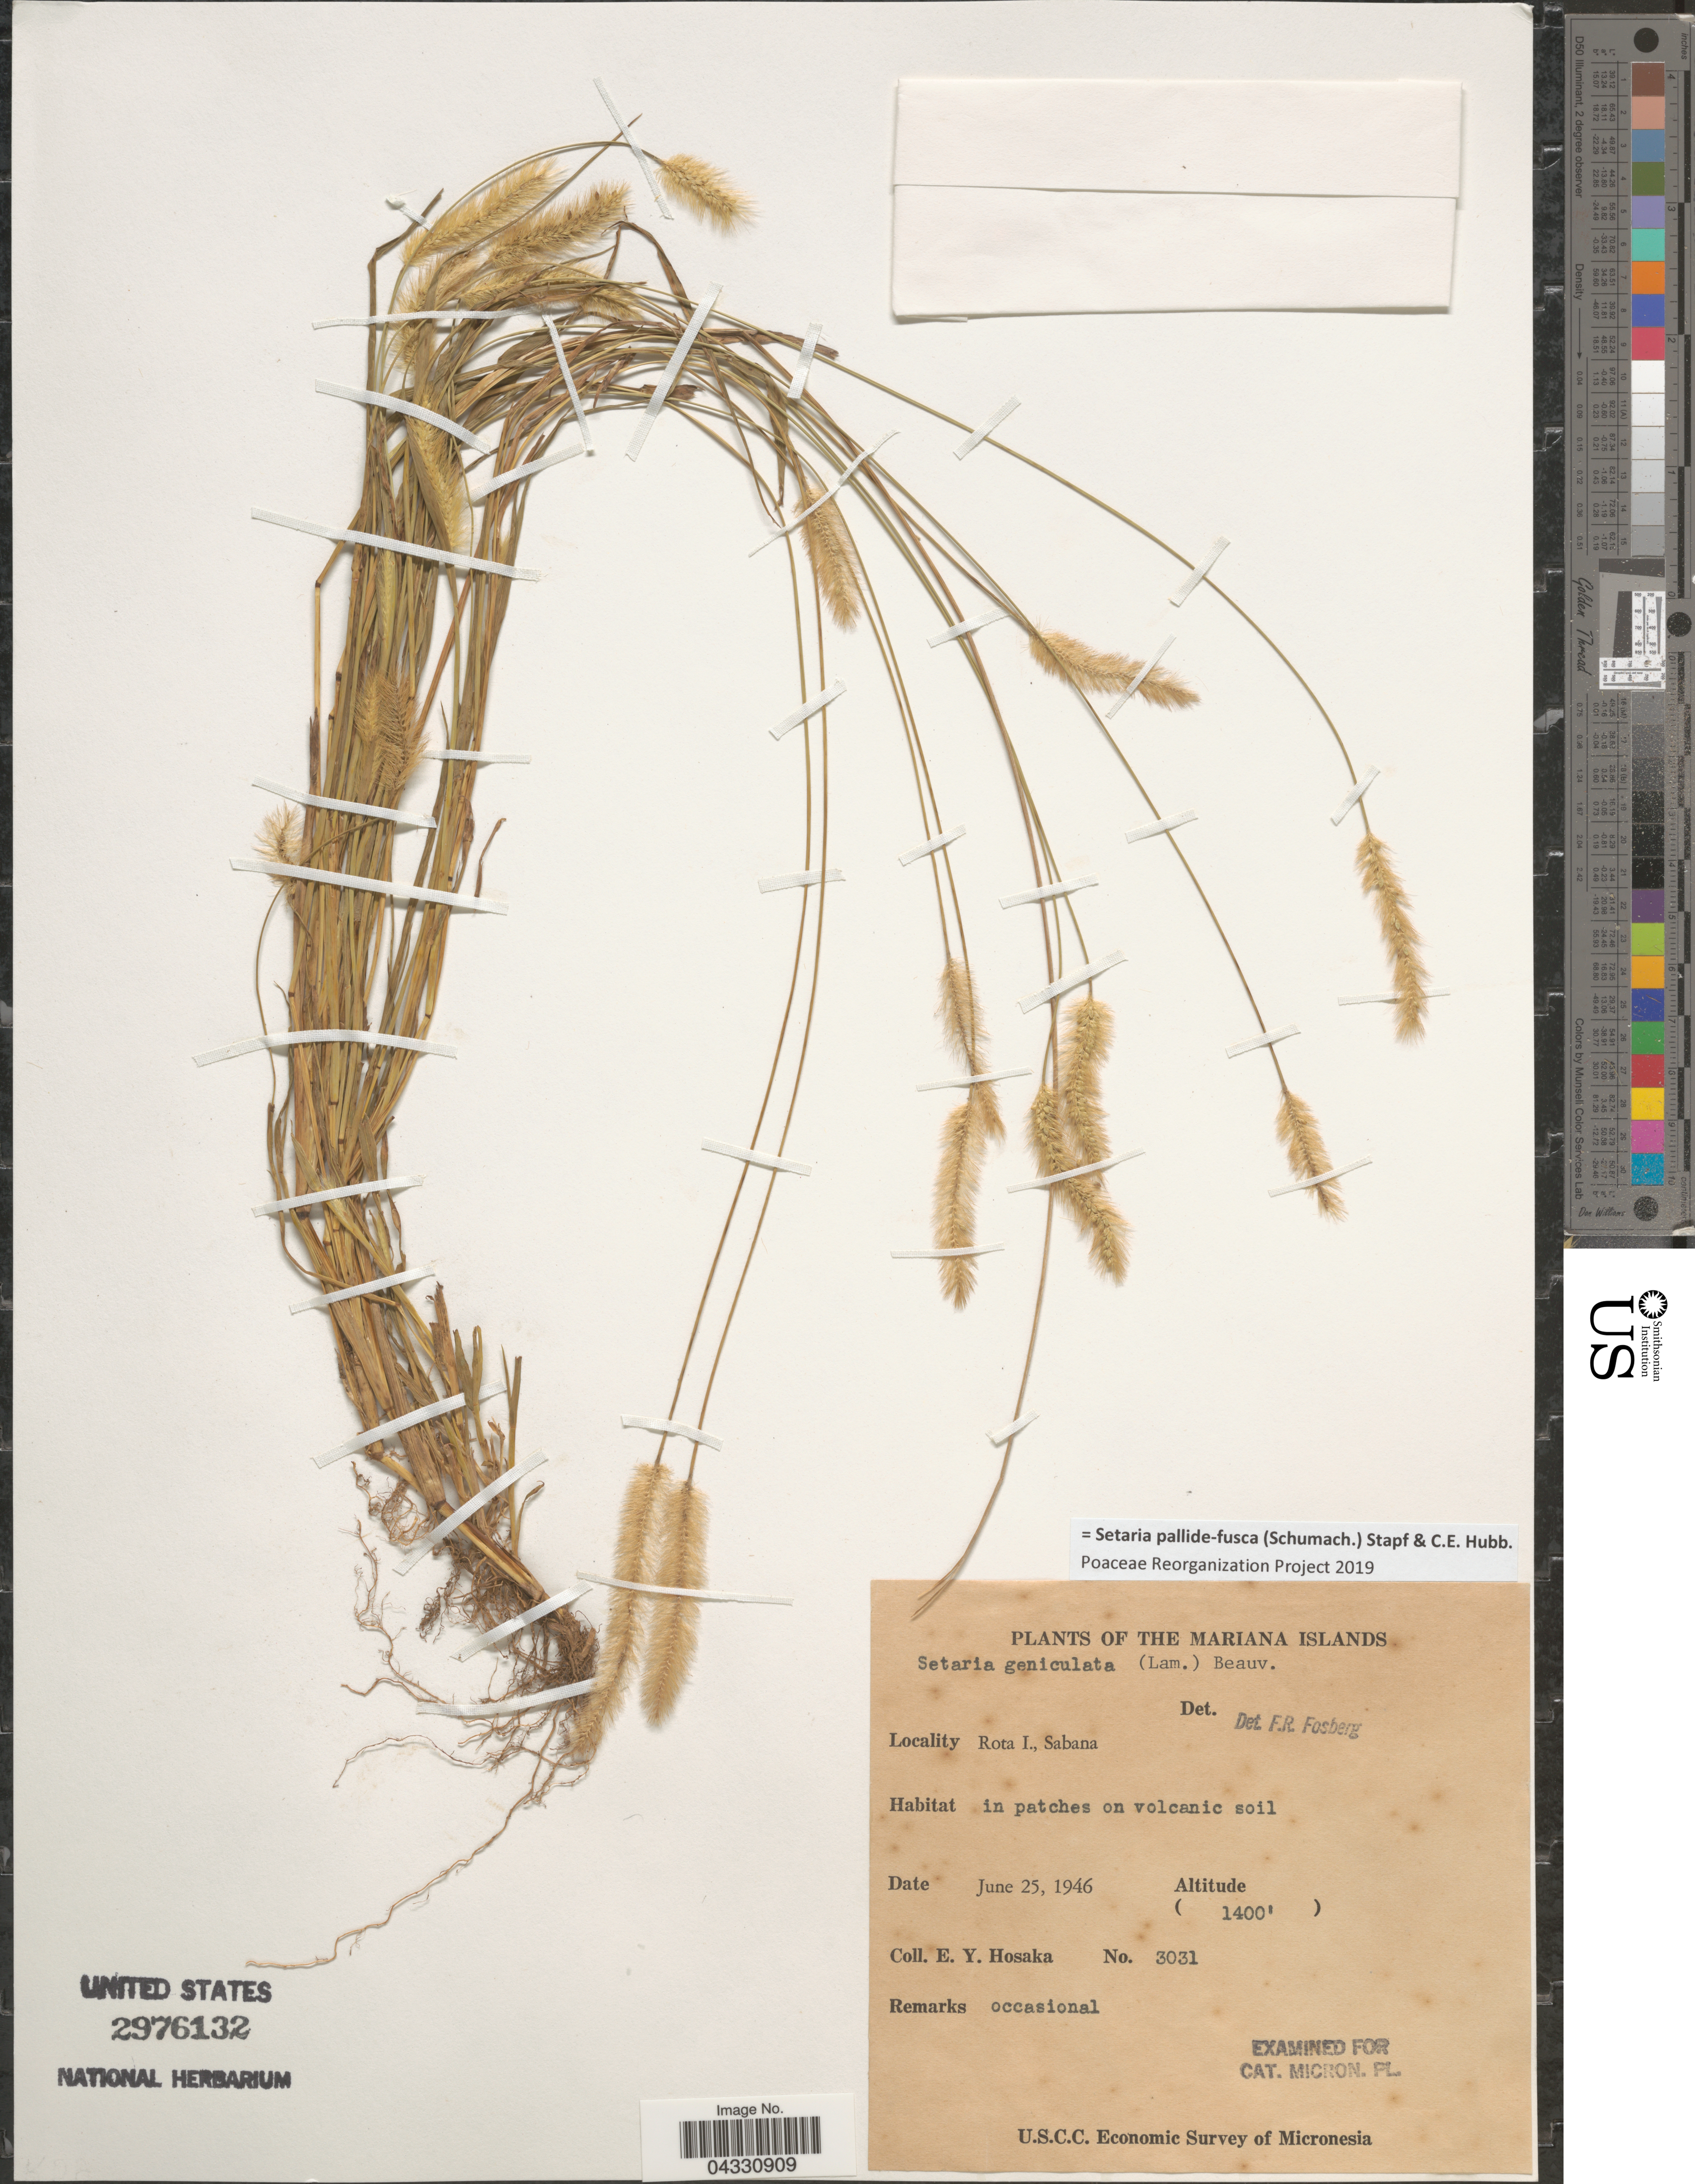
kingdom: Plantae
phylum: Tracheophyta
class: Liliopsida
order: Poales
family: Poaceae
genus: Setaria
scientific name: Setaria pallide-fusca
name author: (Schumach.) Stapf & C.E. Hubb.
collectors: E. Y. Hosaka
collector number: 3031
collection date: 1946-06-25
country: Northern Mariana Islands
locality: The Mariana Islands. Rota I., Sabana. U.S.C.C. Economic Survey of Micronesia.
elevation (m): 427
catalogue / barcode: US 2976132